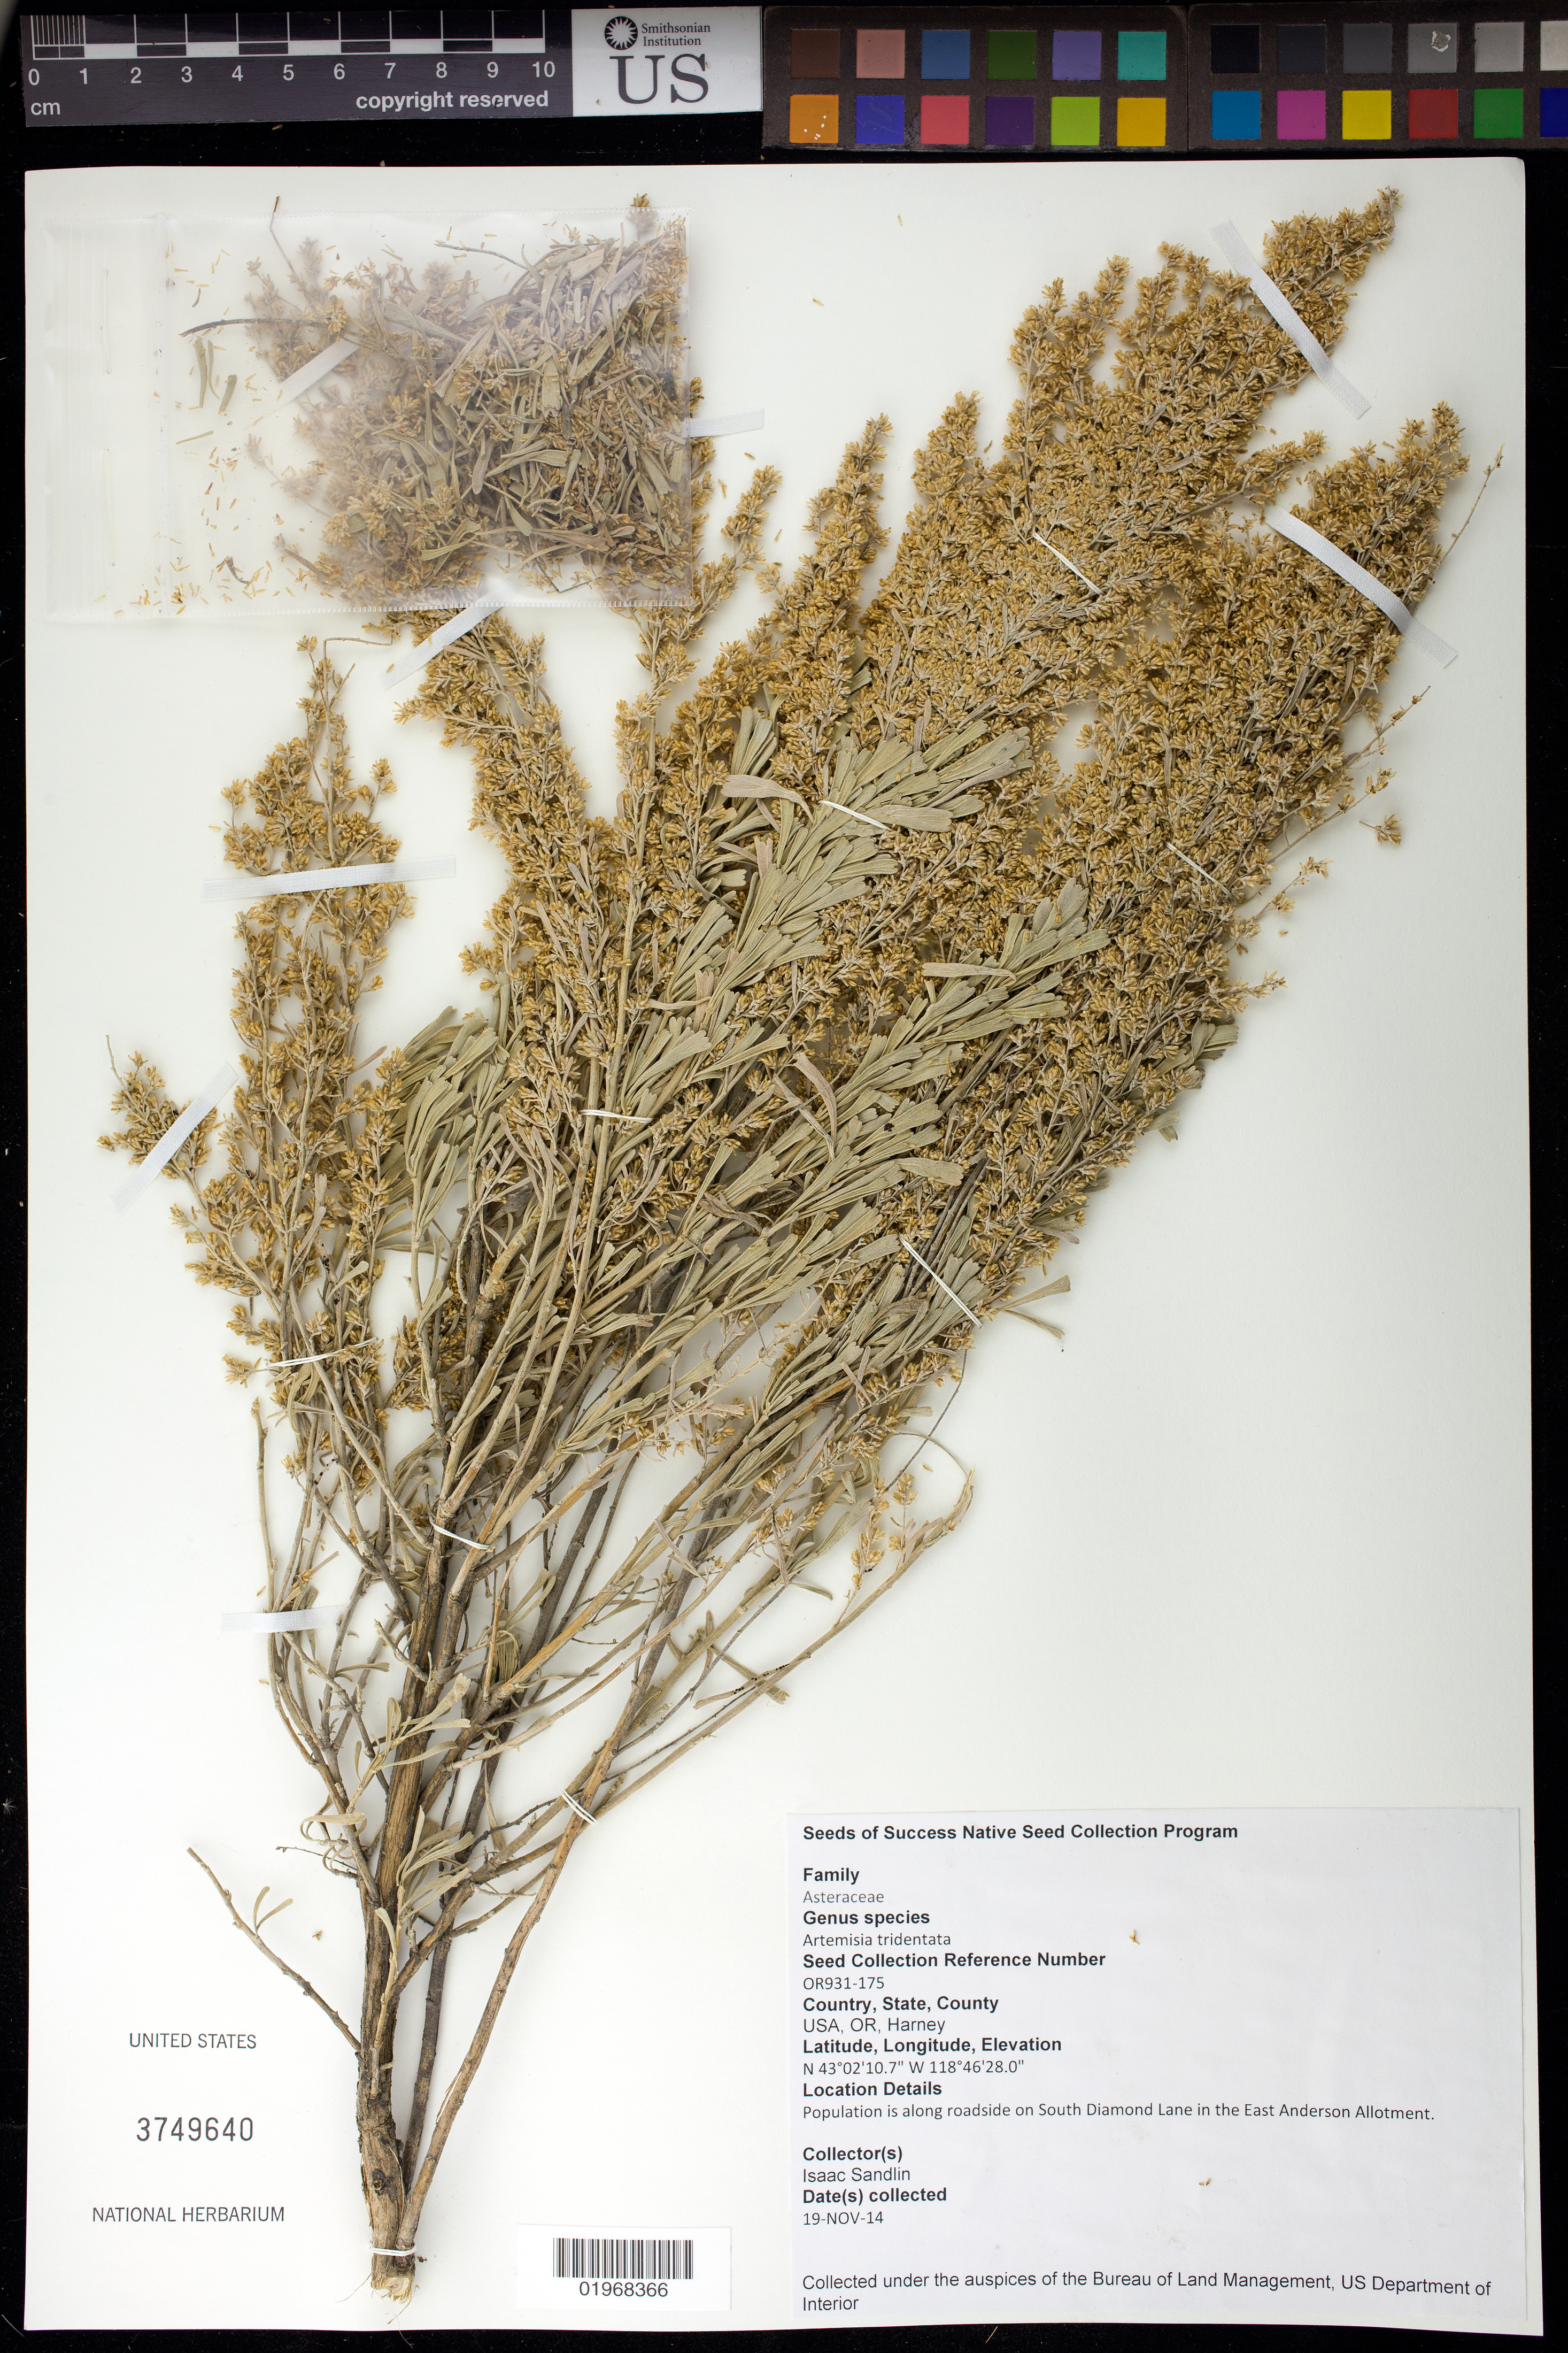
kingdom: Plantae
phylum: Tracheophyta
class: Magnoliopsida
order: Asterales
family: Asteraceae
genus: Artemisia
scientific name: Artemisia tridentata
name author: Nutt.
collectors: I. Sandlin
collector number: OR931-175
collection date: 2014-11-19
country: United States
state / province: Oregon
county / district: Harney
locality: Steens Mountain Cooperative Management and Protection Area. Along roadside on South Diamond Lane in the East Anderson Allotment.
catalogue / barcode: US 3749640